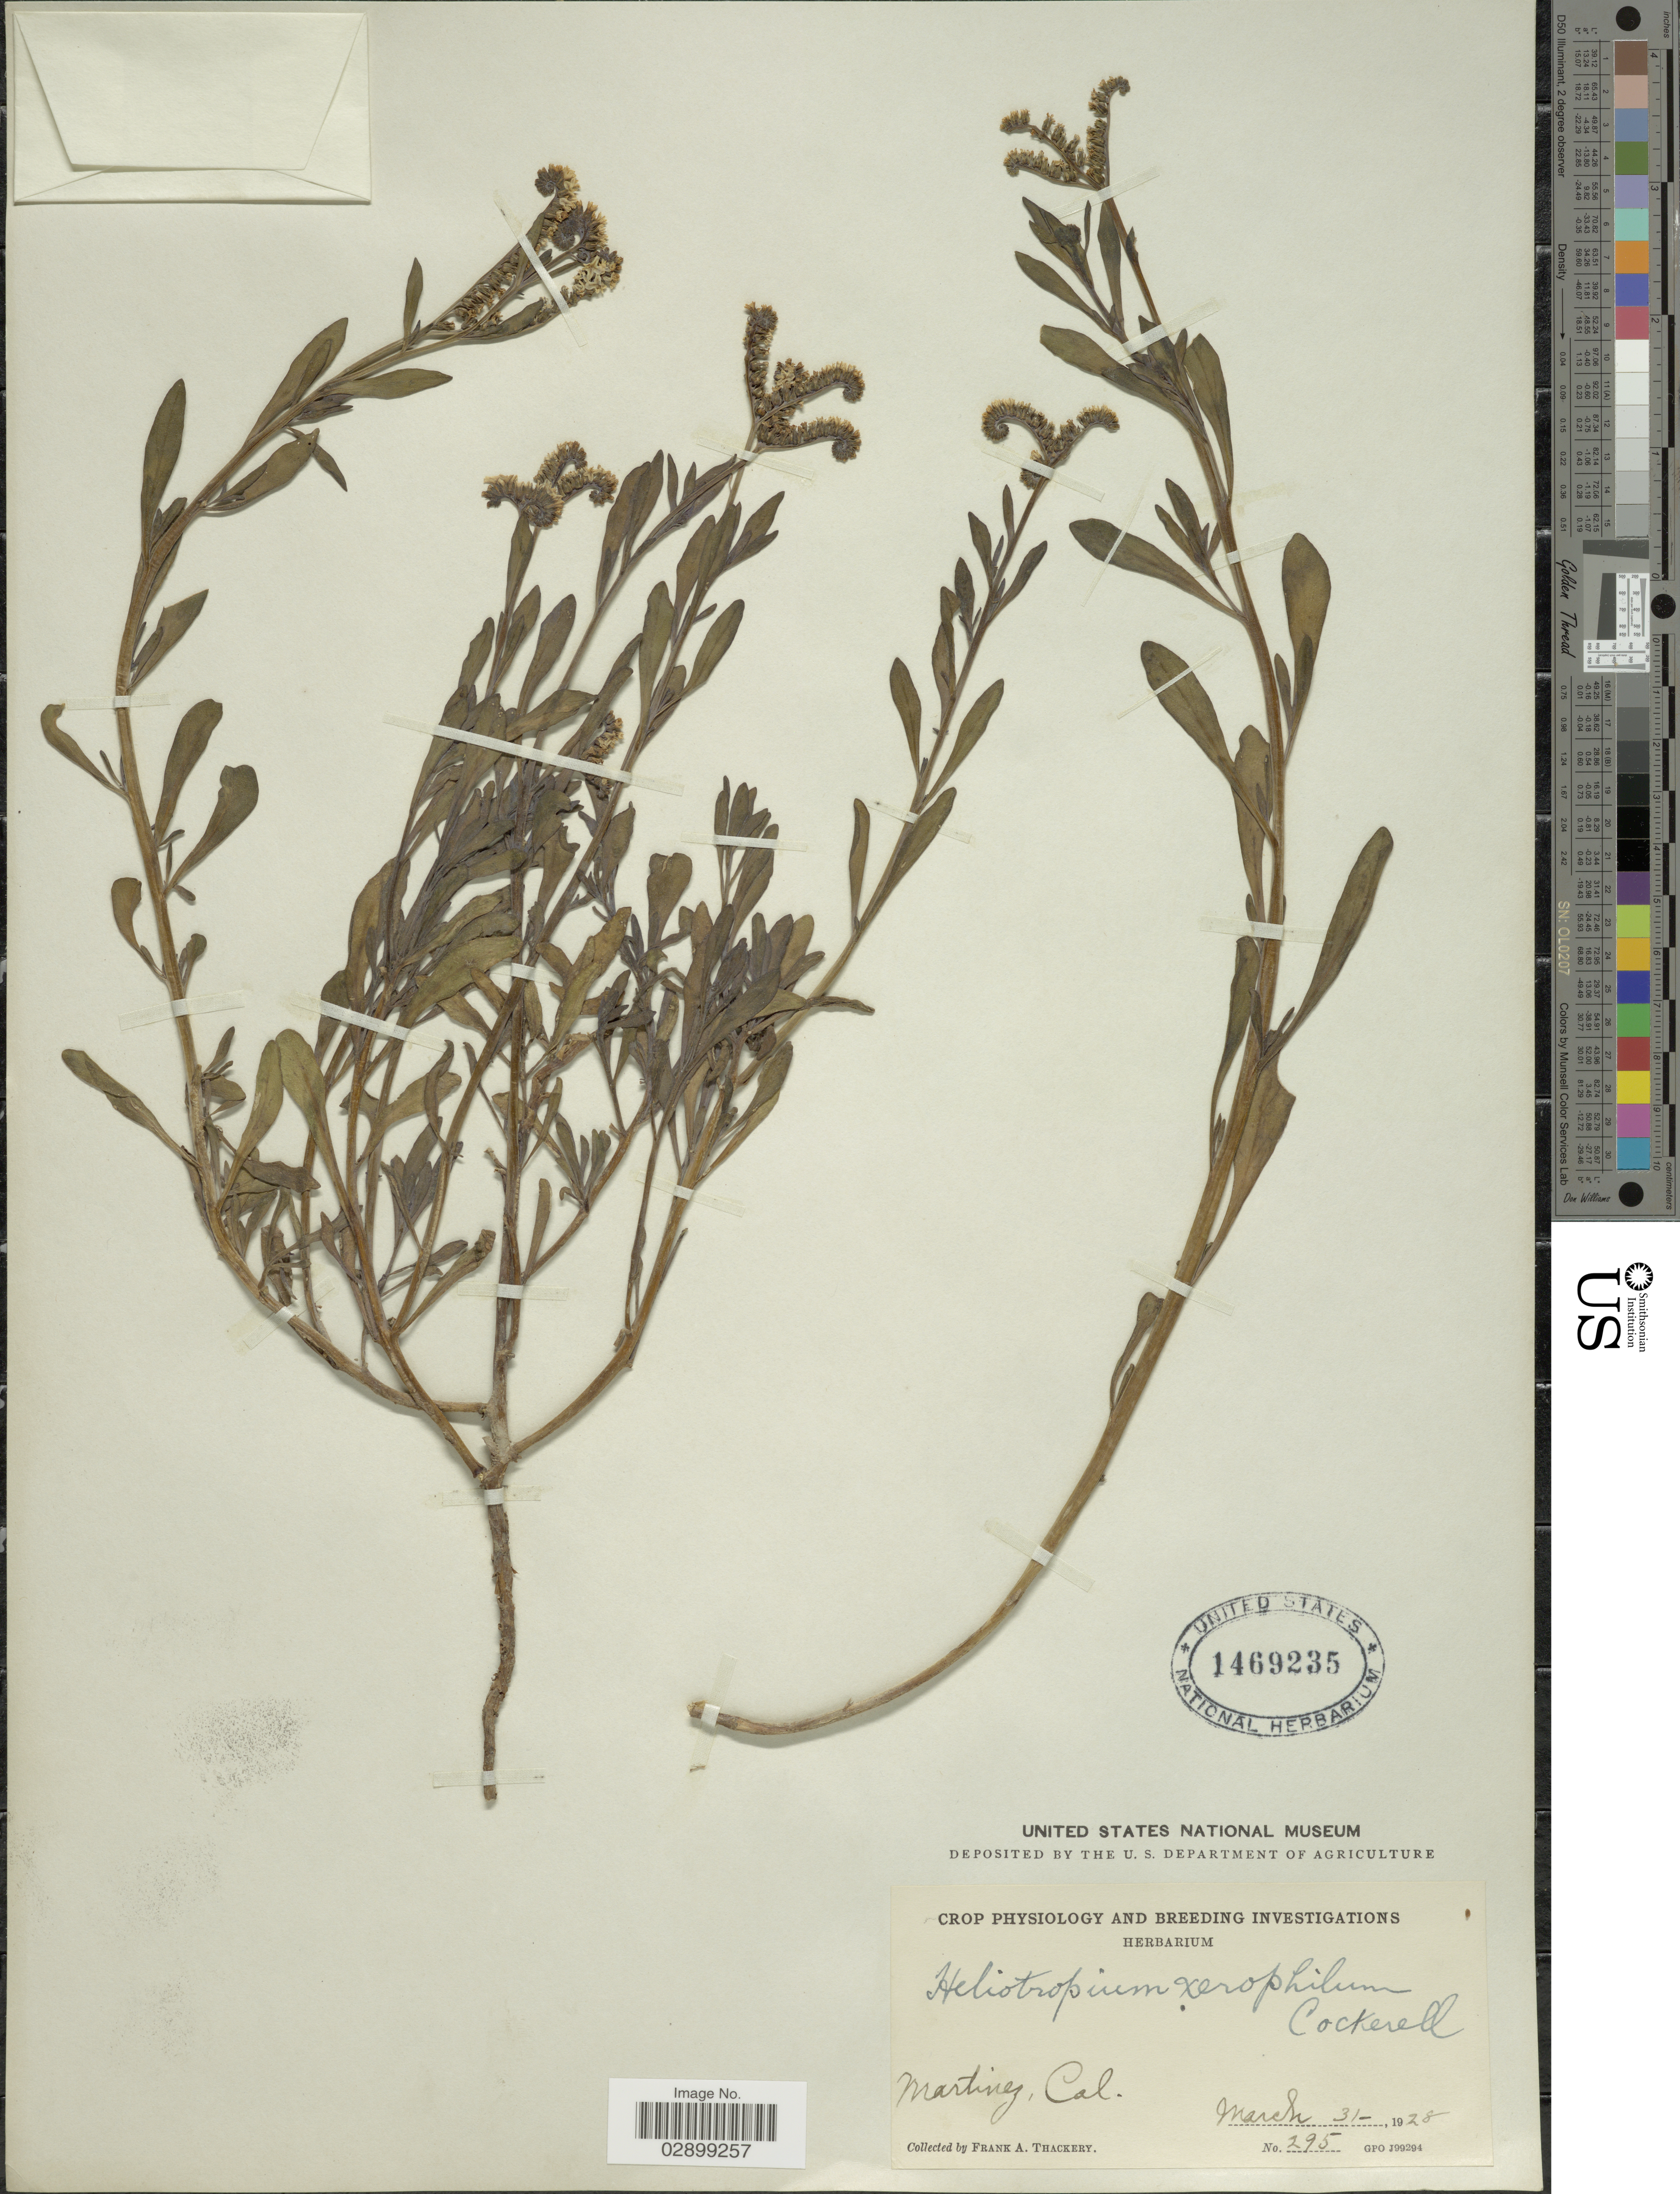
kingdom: Plantae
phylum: Tracheophyta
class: Magnoliopsida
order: Boraginales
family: Heliotropiaceae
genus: Heliotropium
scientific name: Heliotropium curassavicum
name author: L.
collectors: F. Thackery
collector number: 295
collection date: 1928-03-31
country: United States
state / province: California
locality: Martinez.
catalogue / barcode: US 1469235